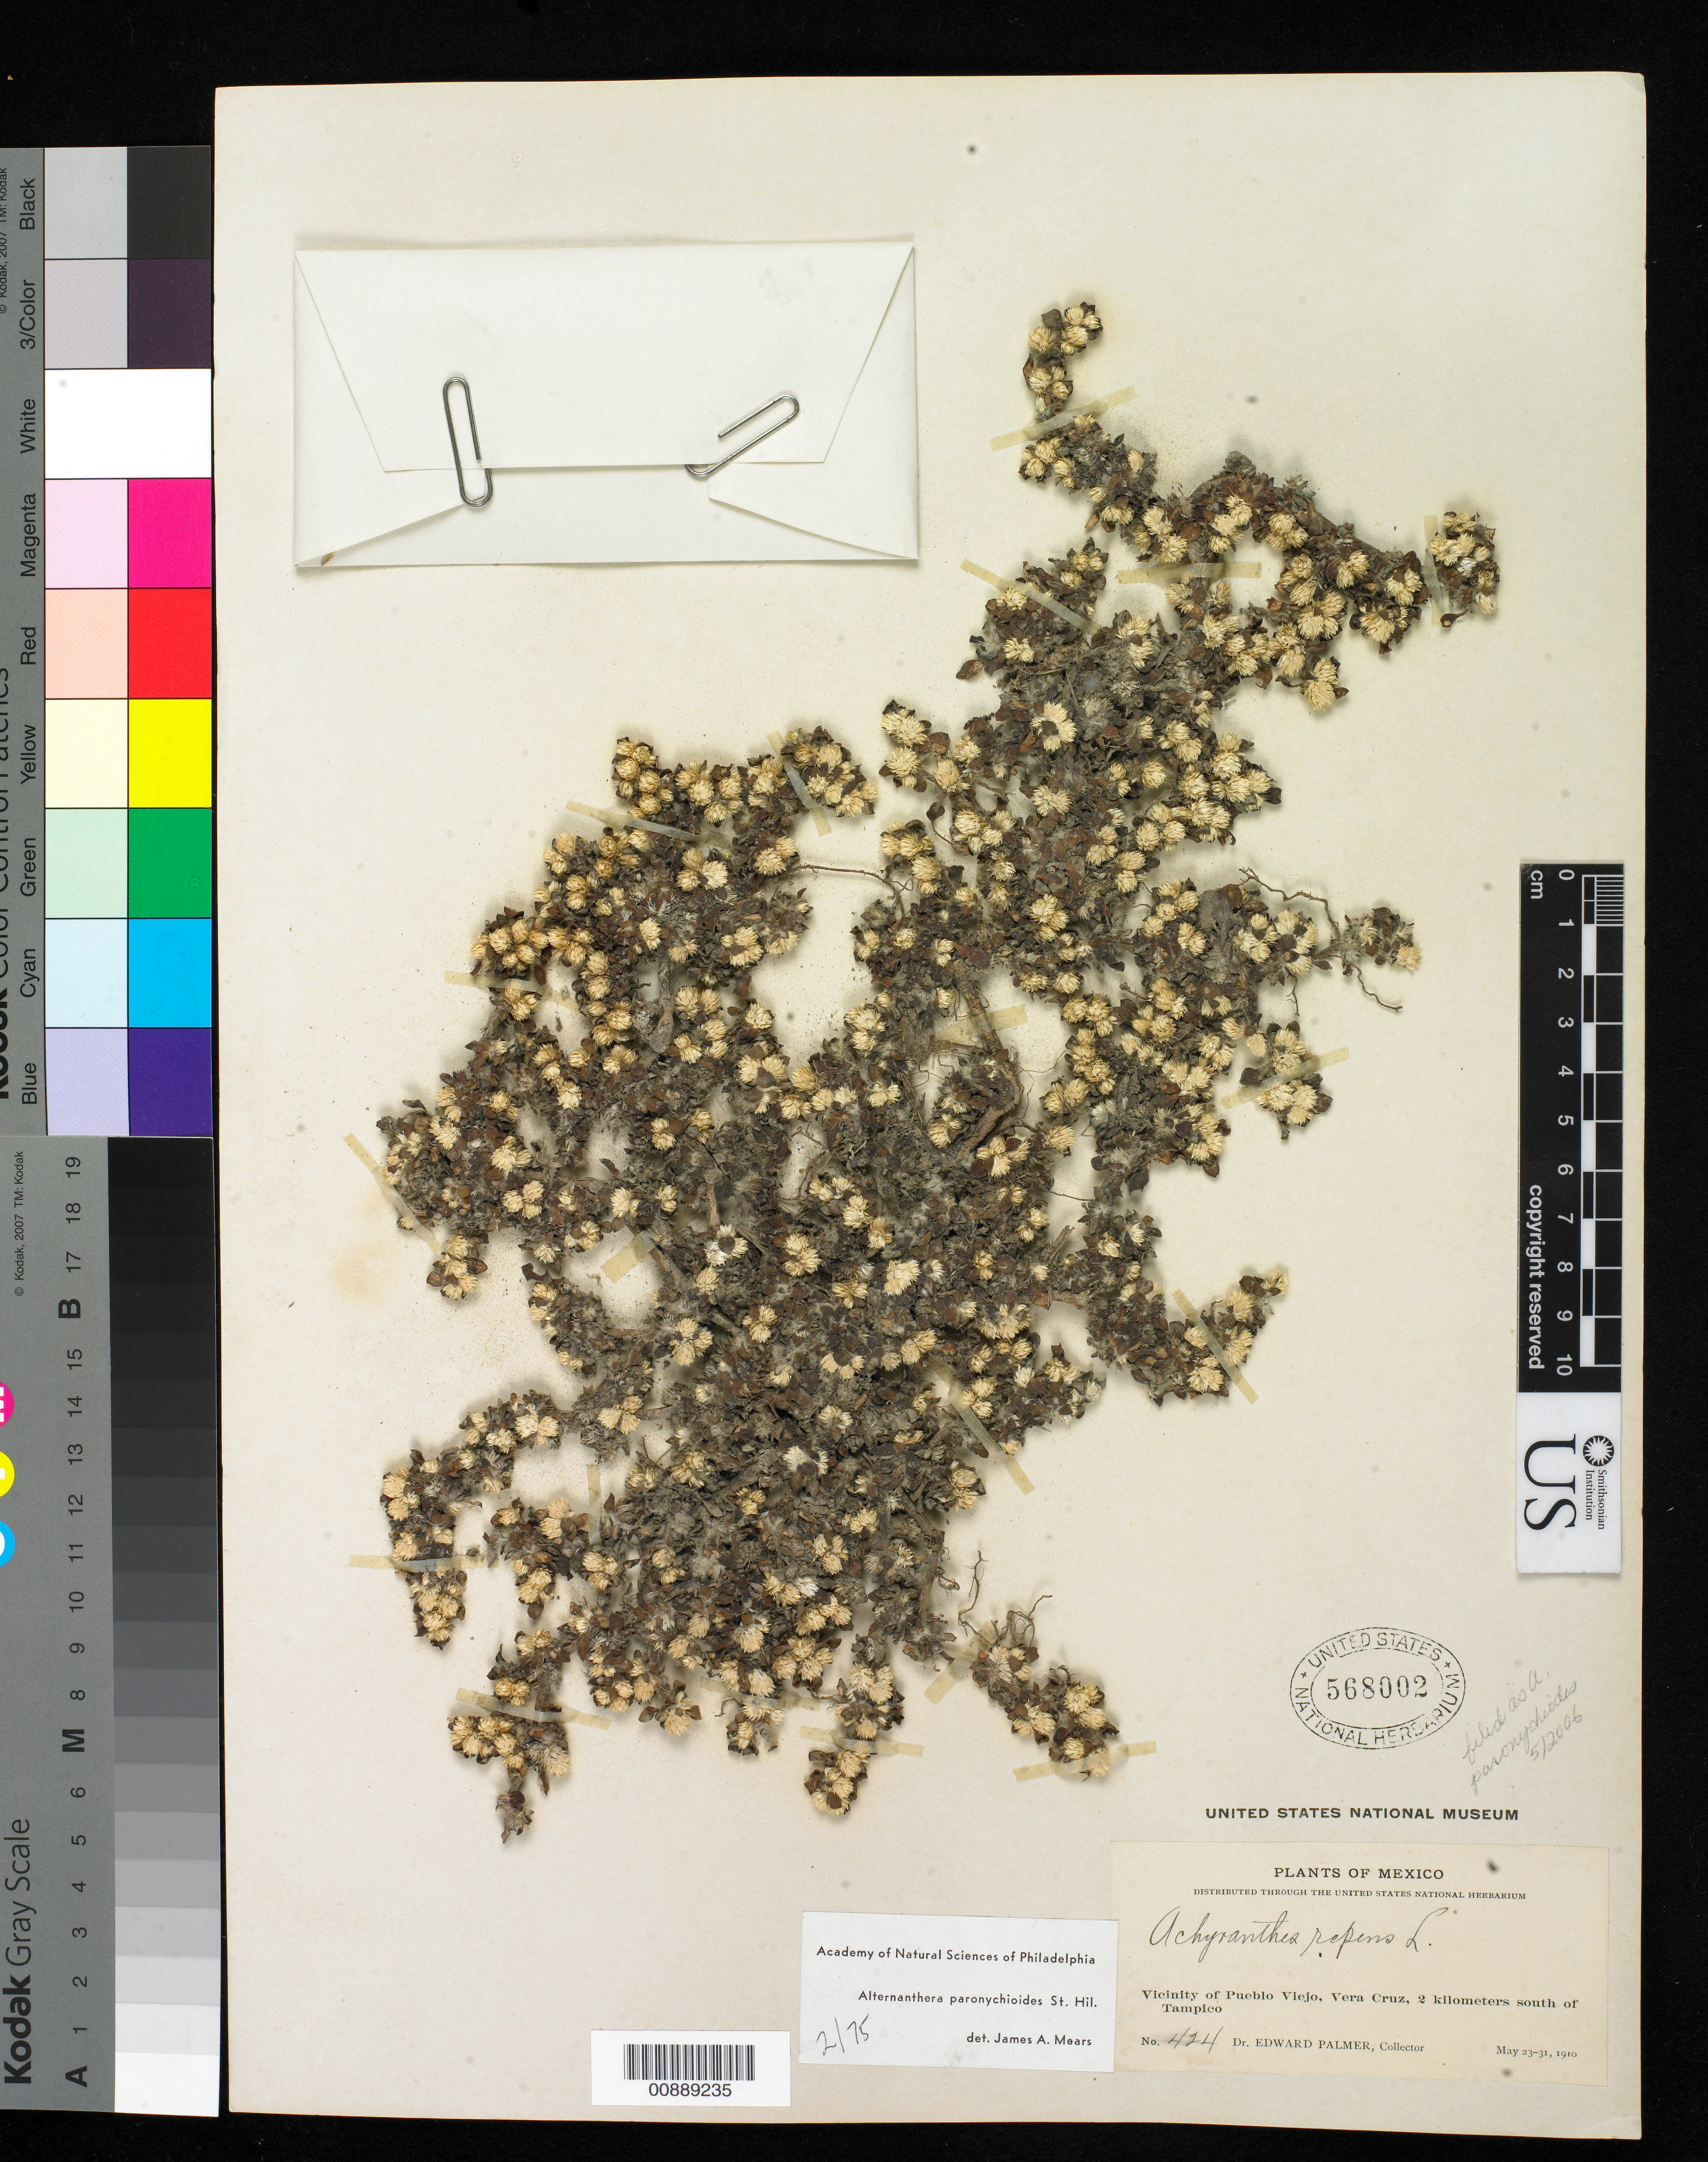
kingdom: Plantae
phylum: Tracheophyta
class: Magnoliopsida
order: Caryophyllales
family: Amaranthaceae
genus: Alternanthera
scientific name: Alternanthera paronychioides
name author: A. St.-Hil.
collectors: E. Palmer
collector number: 424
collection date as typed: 23 May 1910 to 31 May 1910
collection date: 1910-05-23/1910-05-31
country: Mexico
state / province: Veracruz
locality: Vicinity of Pueblo Viejo, Veracruz, 2 kilometers south of Tampico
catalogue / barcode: US 568002